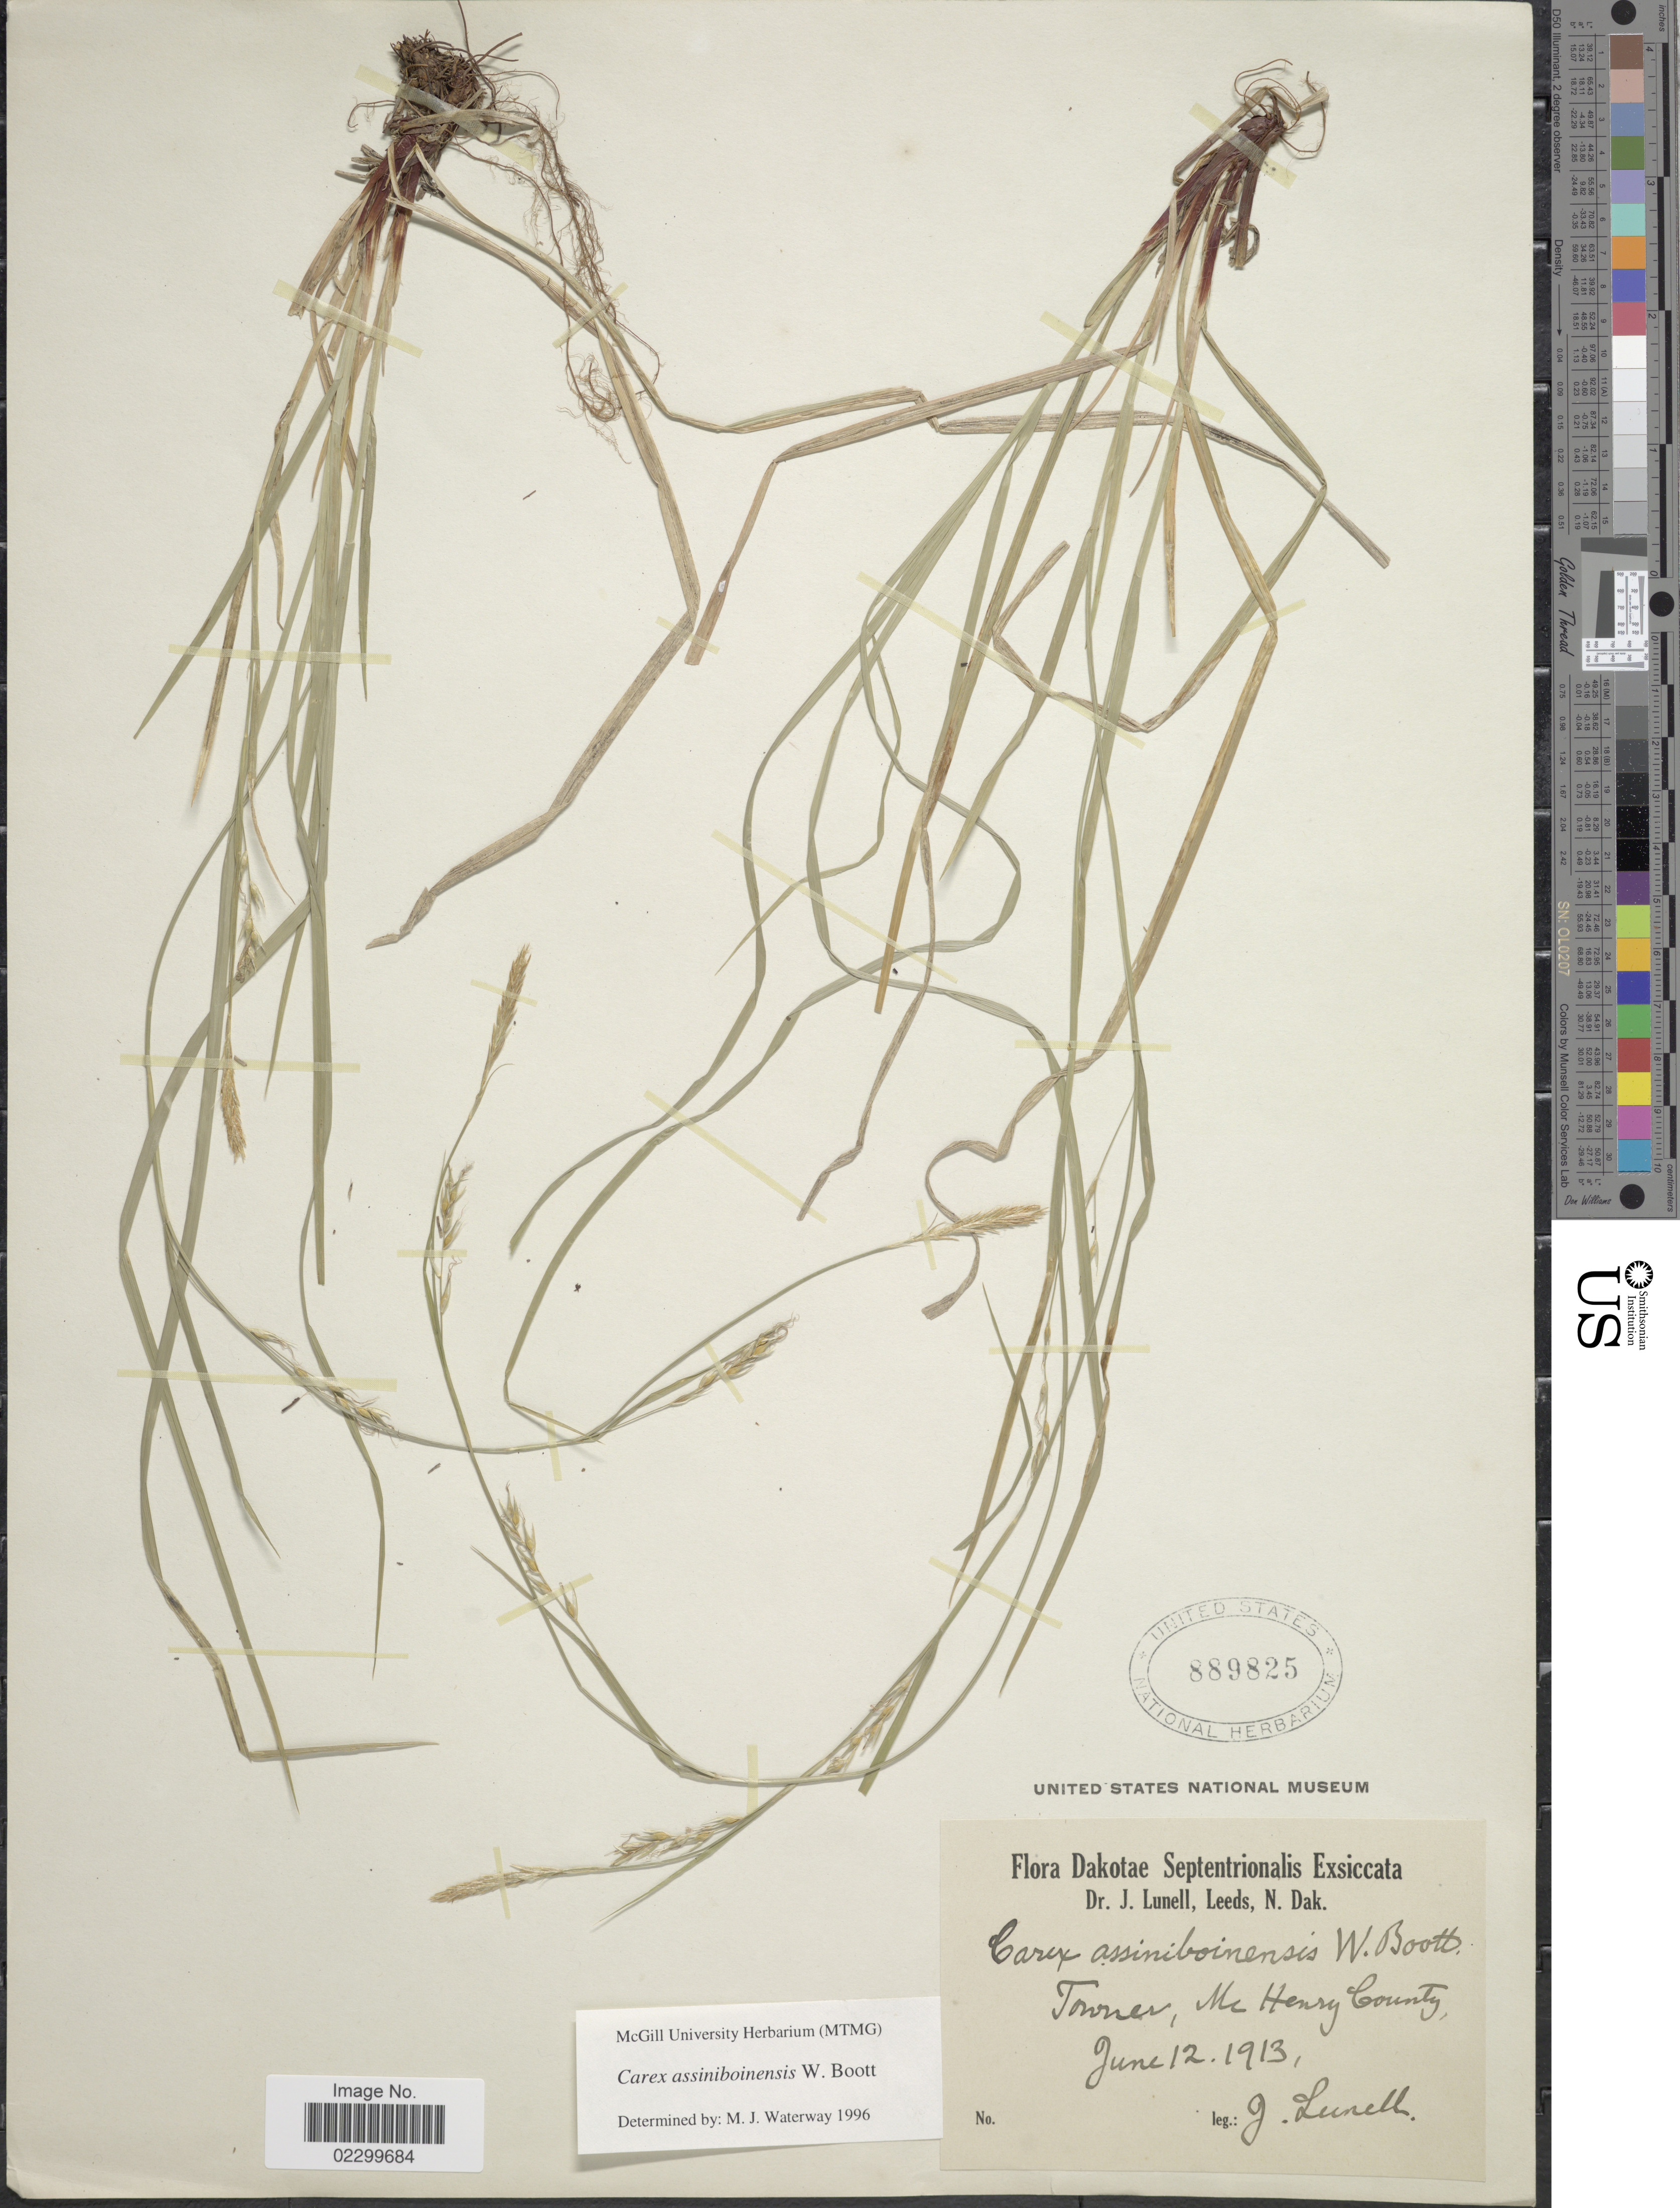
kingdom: Plantae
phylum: Tracheophyta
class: Liliopsida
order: Poales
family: Cyperaceae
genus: Carex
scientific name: Carex assiniboinensis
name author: W. Boott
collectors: J. Lunell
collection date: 1913-06-12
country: United States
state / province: North Dakota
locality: Towner, McHenry County.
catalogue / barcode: US 889825